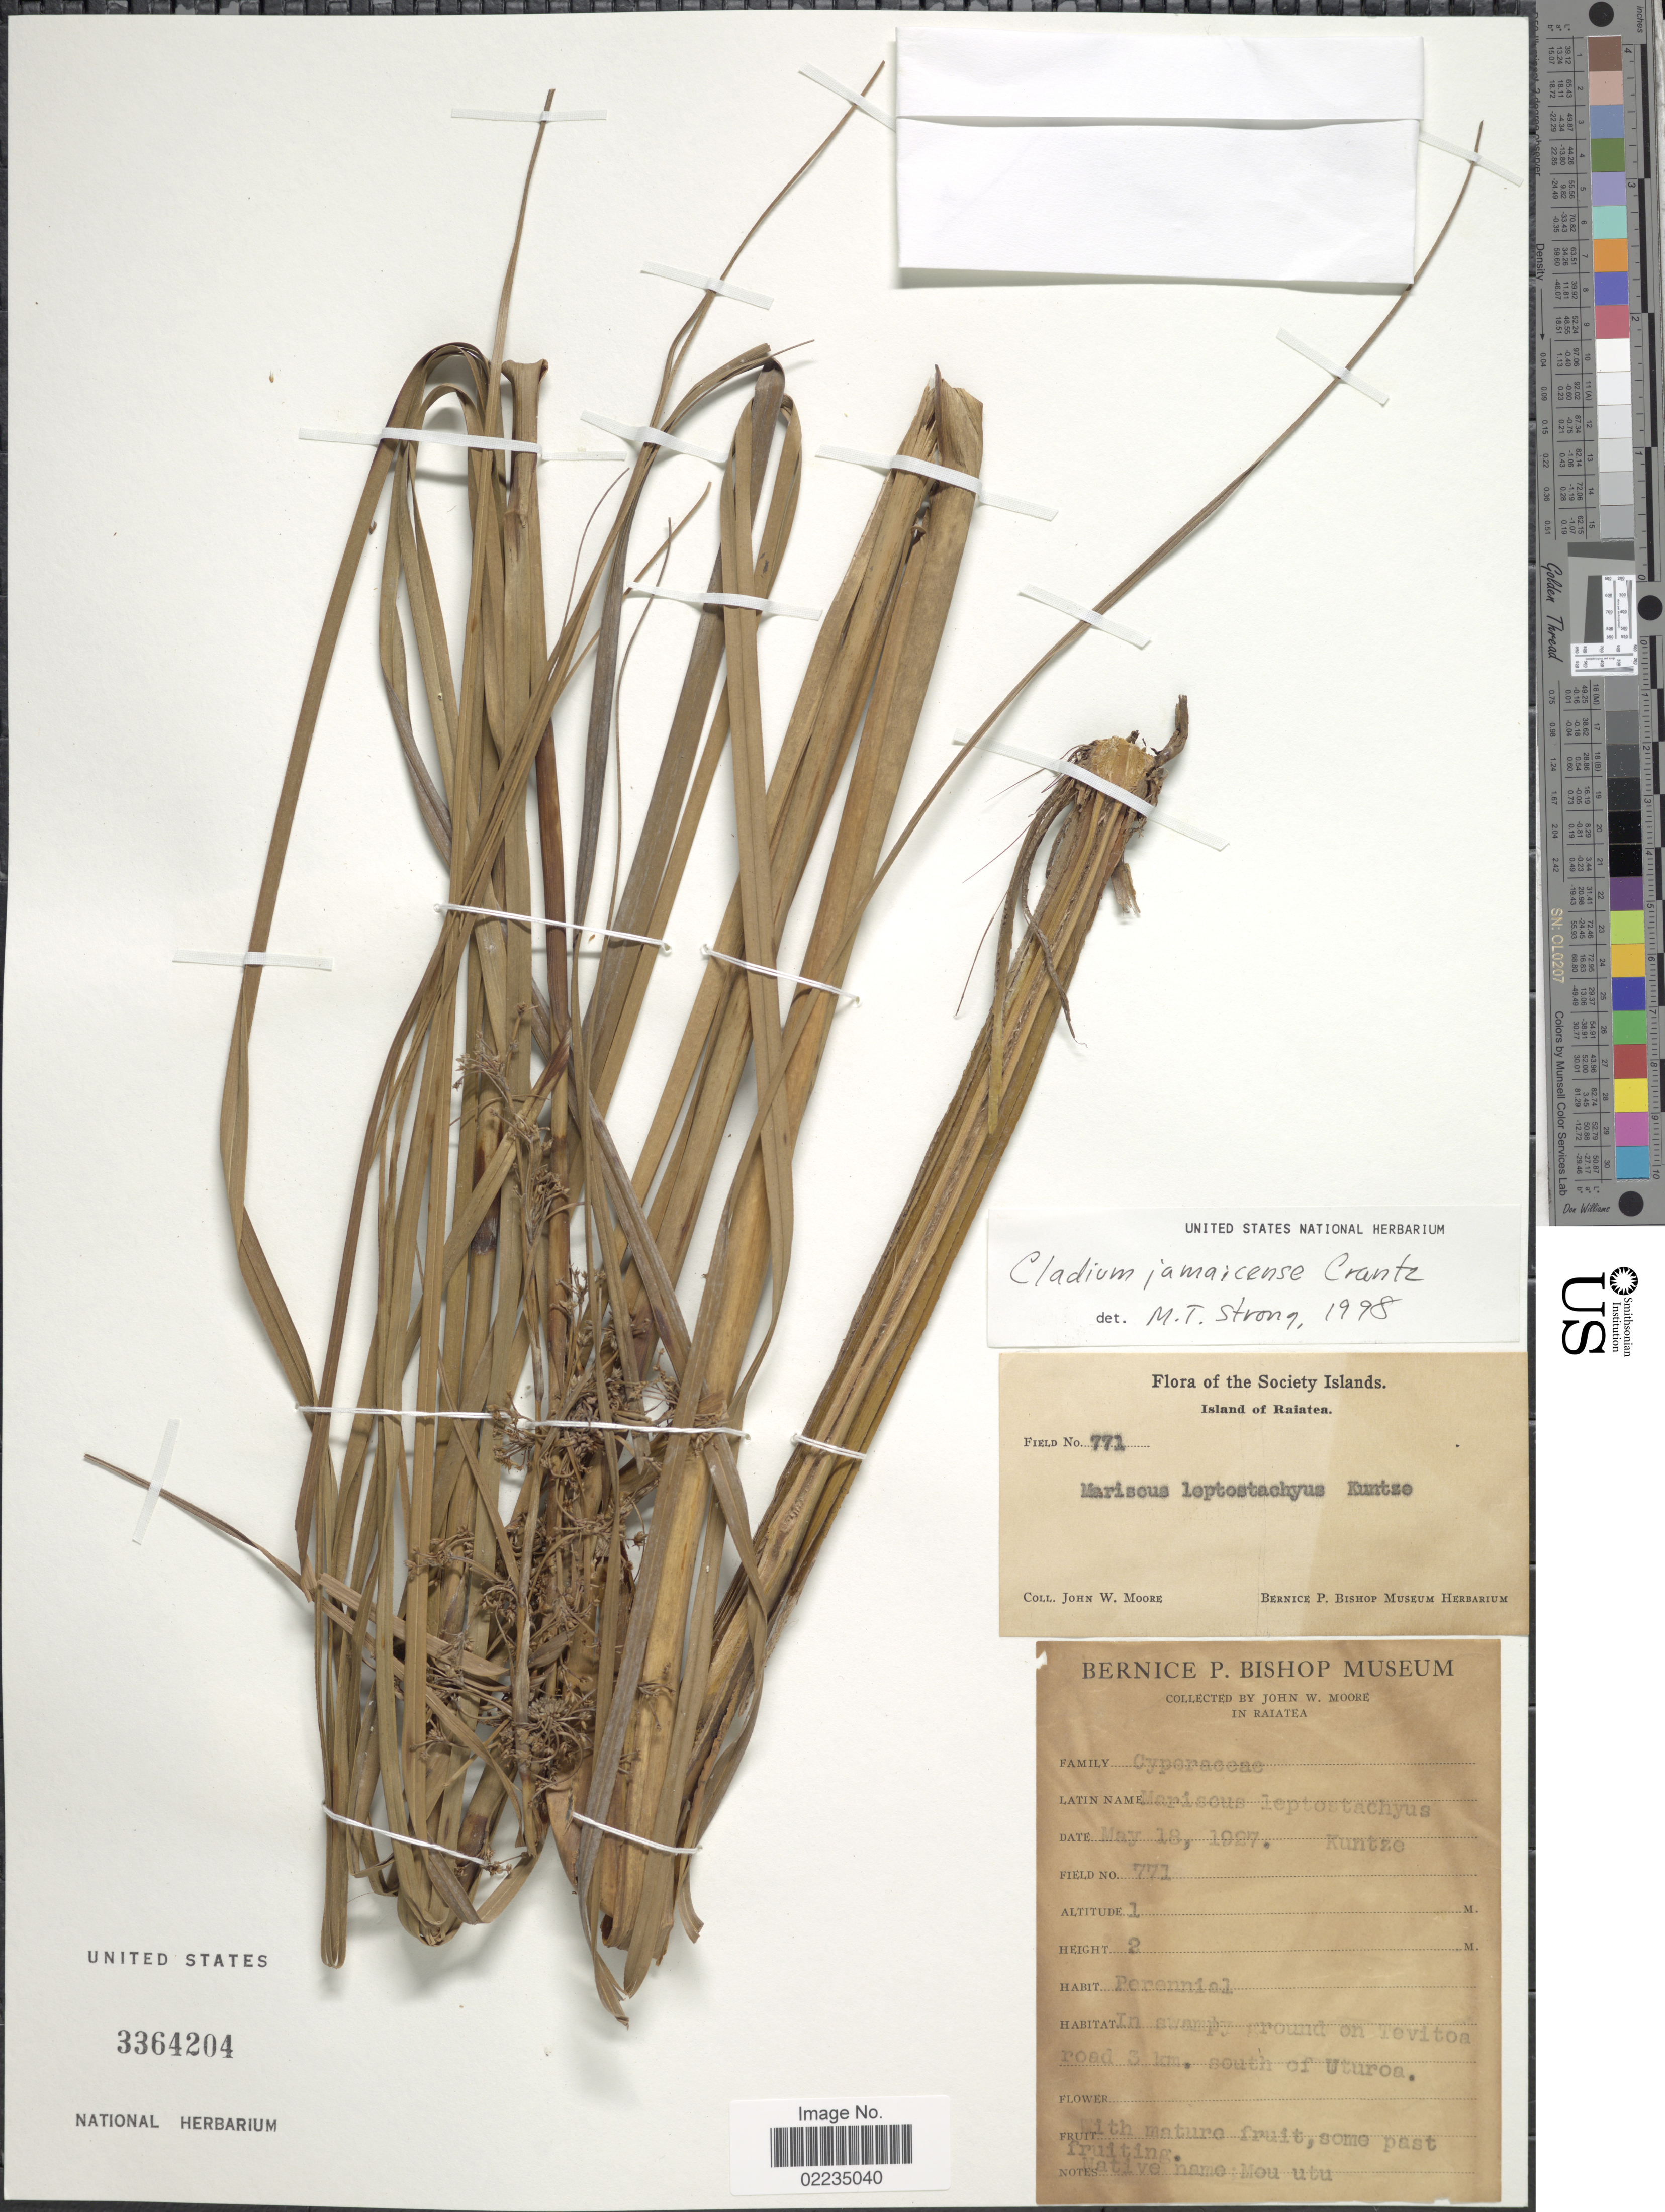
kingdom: Plantae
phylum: Tracheophyta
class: Liliopsida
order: Poales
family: Cyperaceae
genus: Cladium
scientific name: Cladium jamaicense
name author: Crantz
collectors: J. Moore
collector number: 771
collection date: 1927-05-18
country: French Polynesia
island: Raiatea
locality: The Society Islands, Island of Raiatea, on Tevitoa road 3 km. south of Uturoa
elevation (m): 1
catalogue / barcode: US 3364204